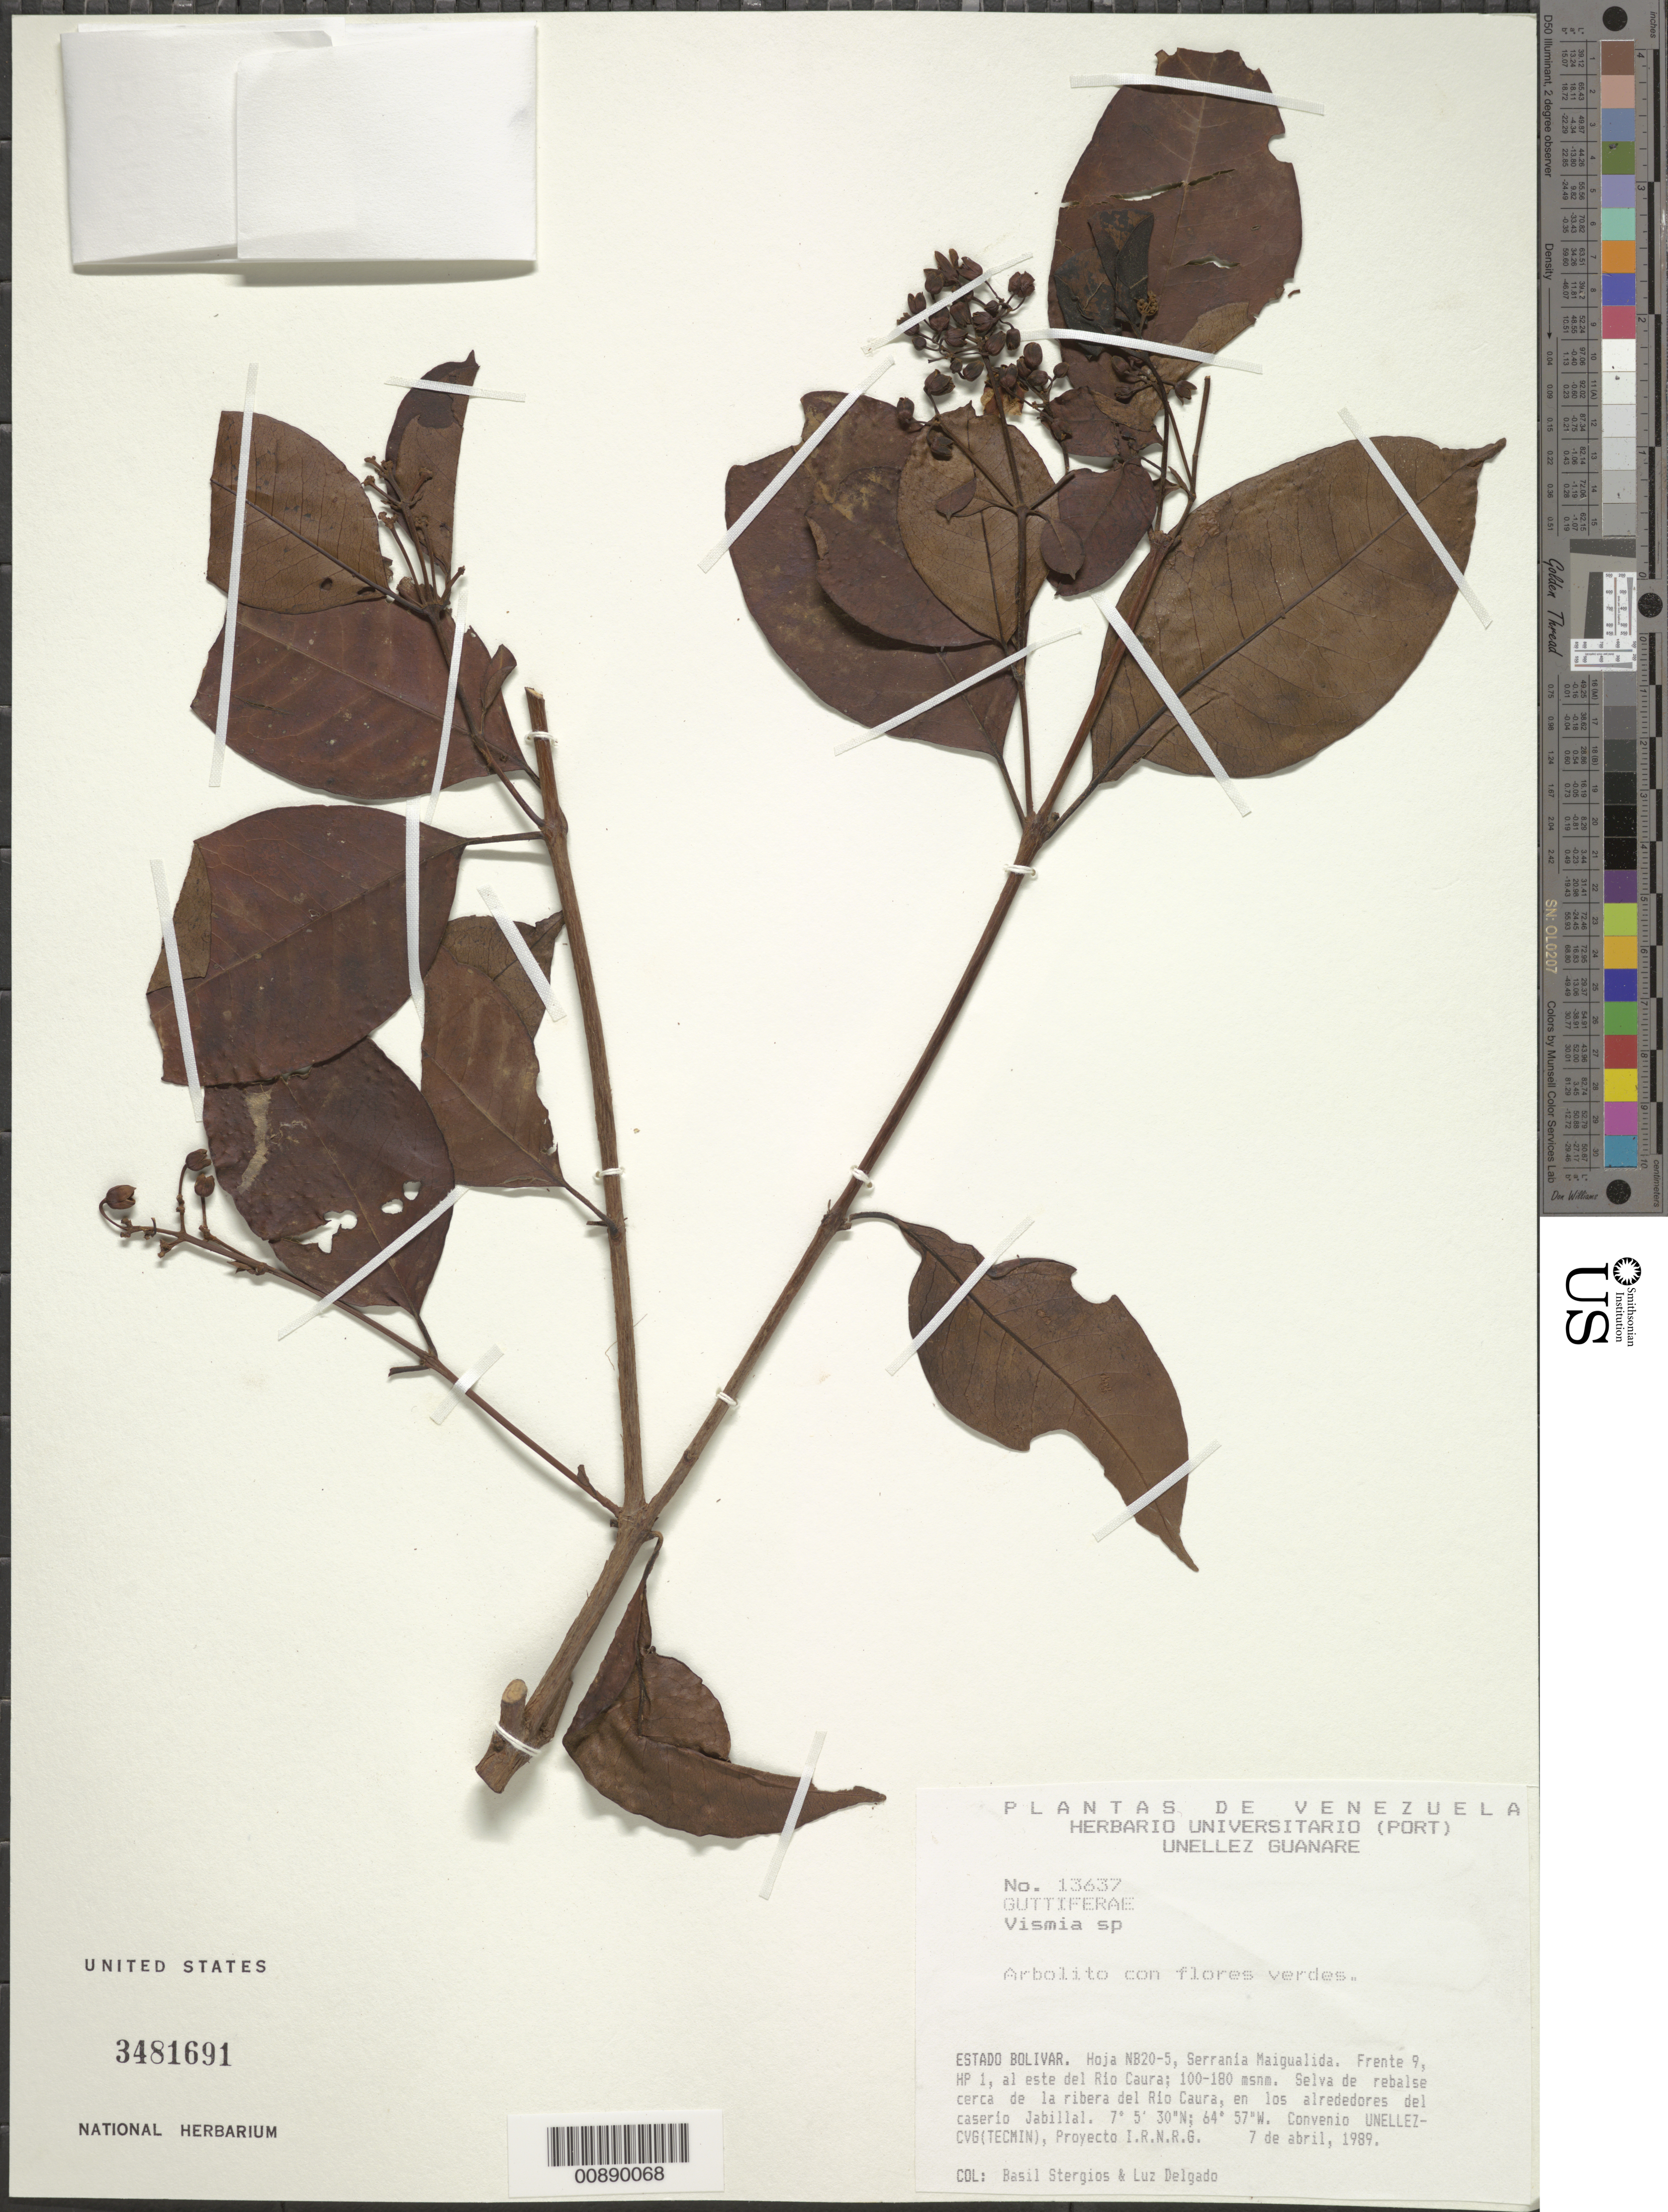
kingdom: Plantae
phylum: Tracheophyta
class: Magnoliopsida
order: Malpighiales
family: Hypericaceae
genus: Vismia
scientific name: Vismia sp.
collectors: B. G. Stergios & L. Delgado V.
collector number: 13637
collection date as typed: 7-Apr-89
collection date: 1989-04-07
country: Venezuela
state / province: Bolívar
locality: Serrania Maigualida, E del río Caura, alrededores de Jabillal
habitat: Selva de rebalse cerca de la ribera del río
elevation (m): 100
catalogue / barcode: US 3481691